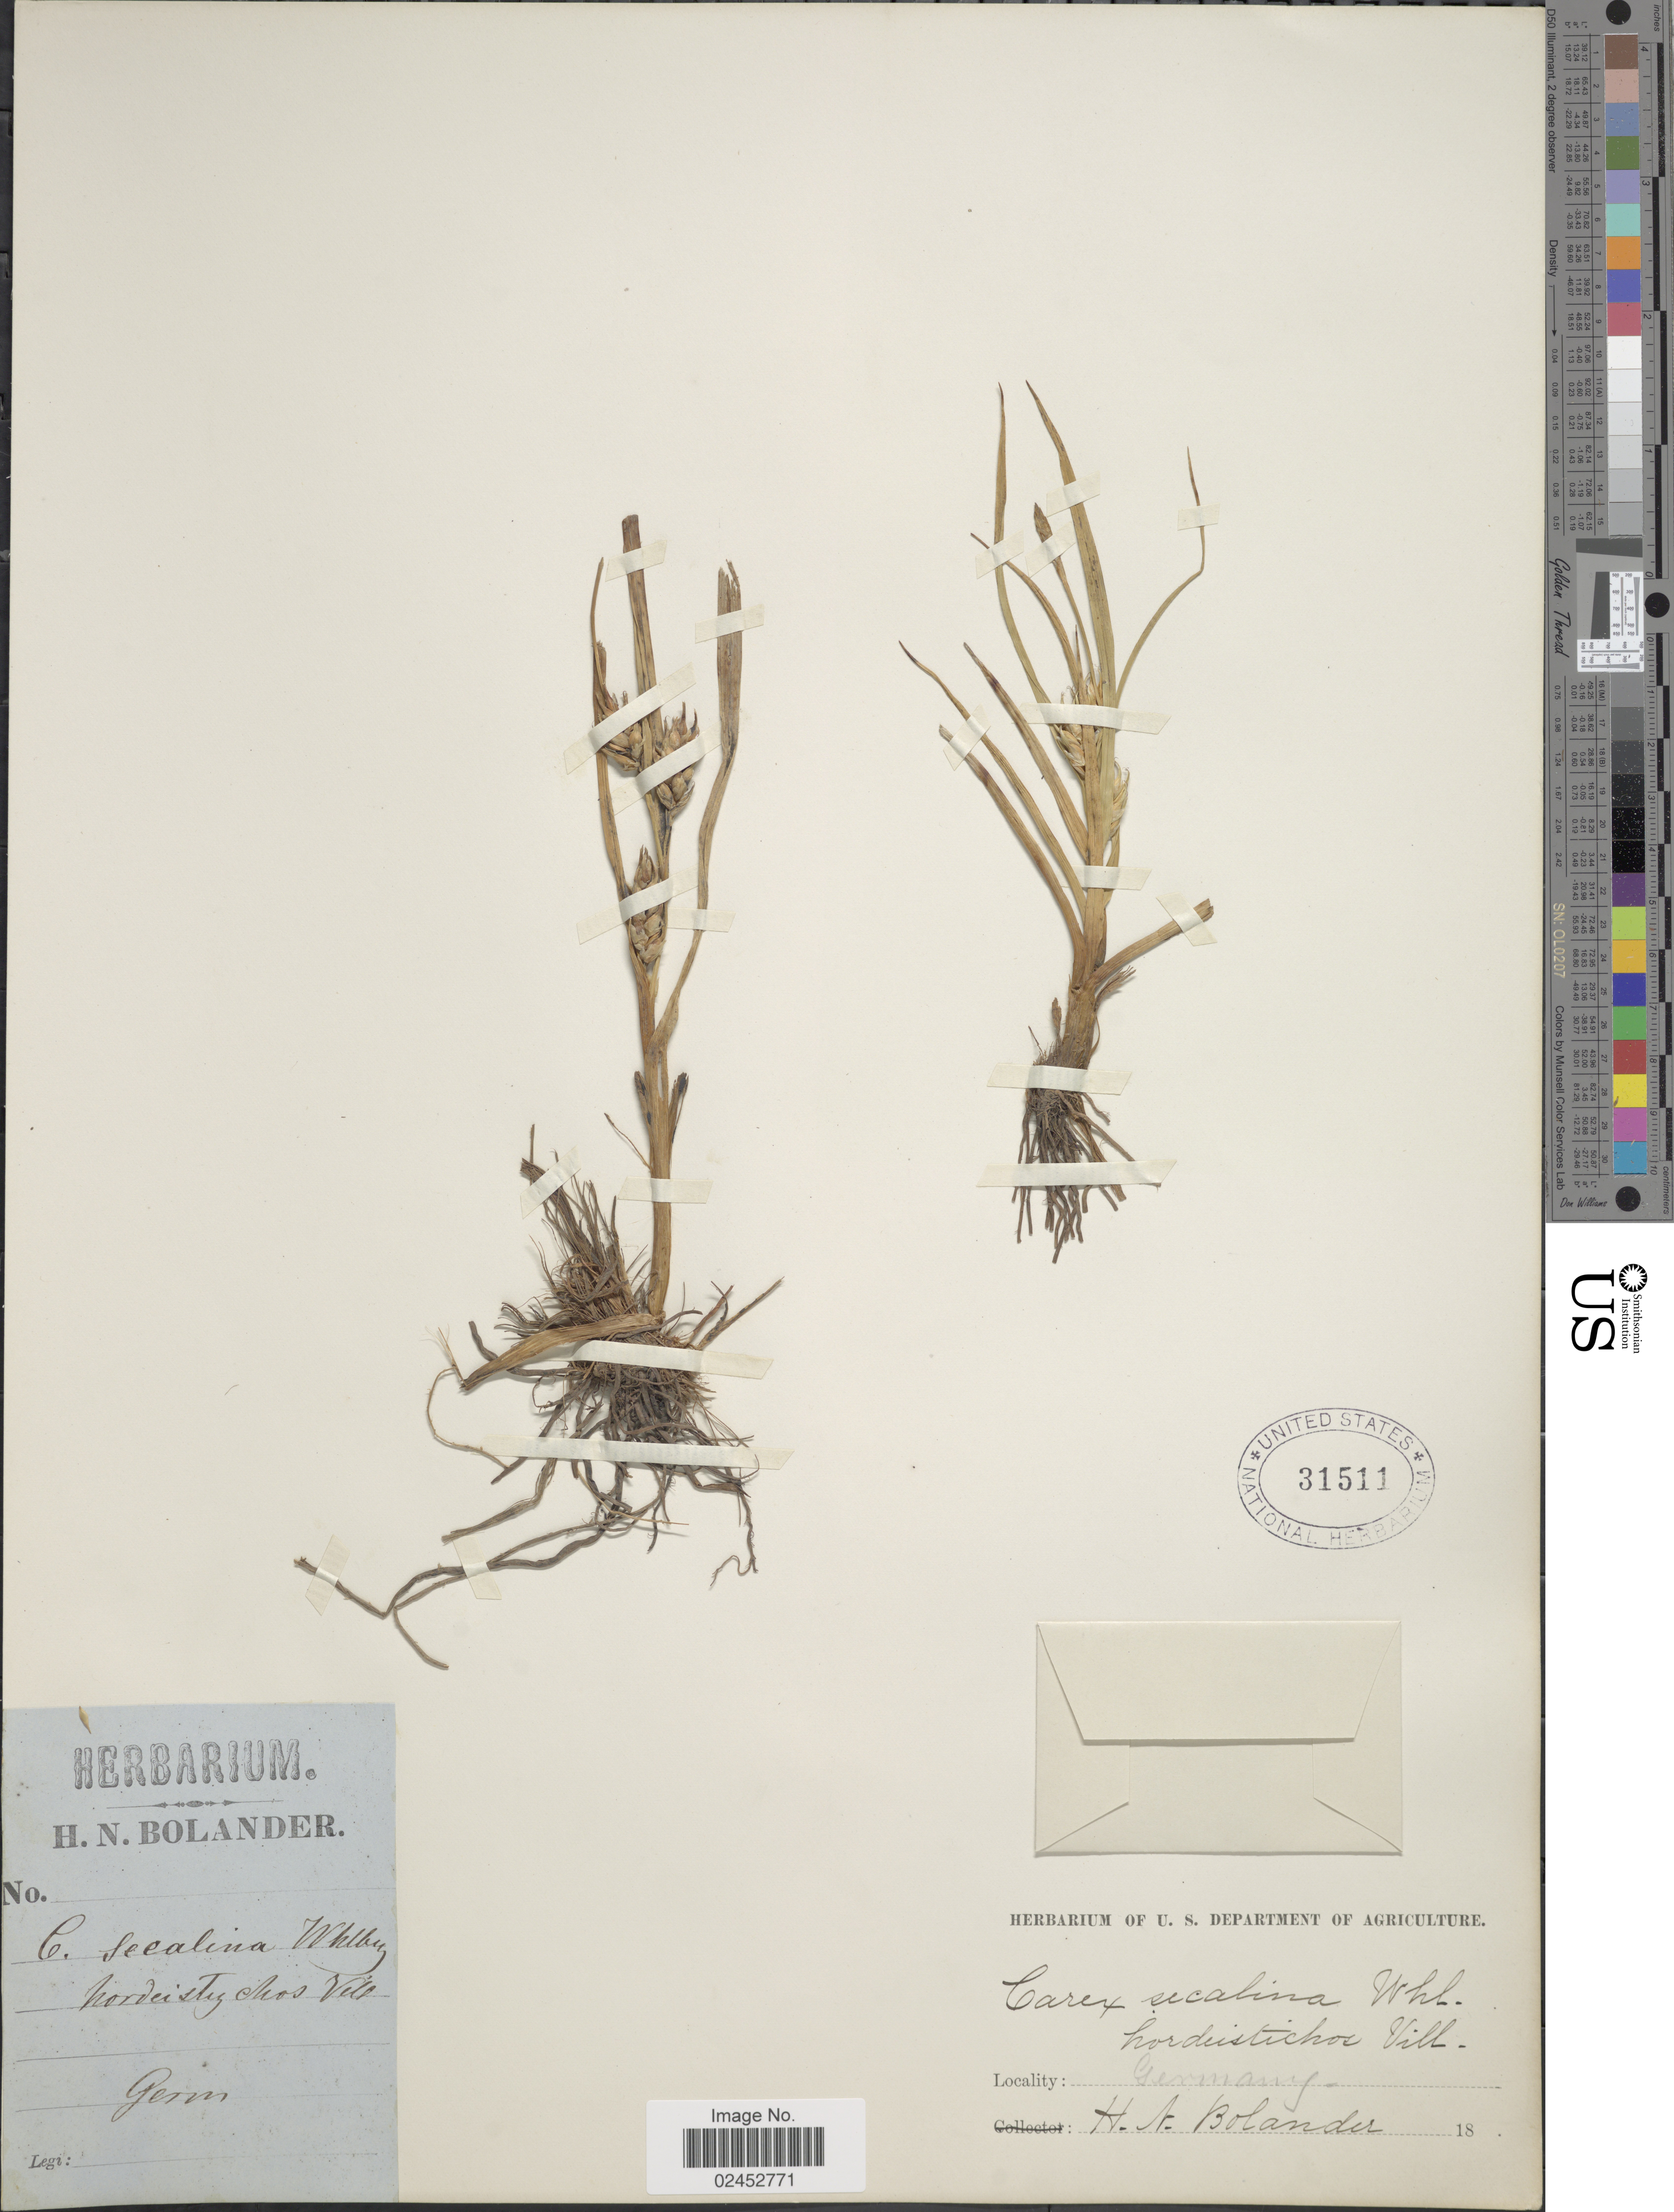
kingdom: Plantae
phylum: Tracheophyta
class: Liliopsida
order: Poales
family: Cyperaceae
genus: Carex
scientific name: Carex secalina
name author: Willd. ex Wahlenb.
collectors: H. N. Bolander (herbarium)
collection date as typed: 18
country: Germany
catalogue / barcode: US 31511